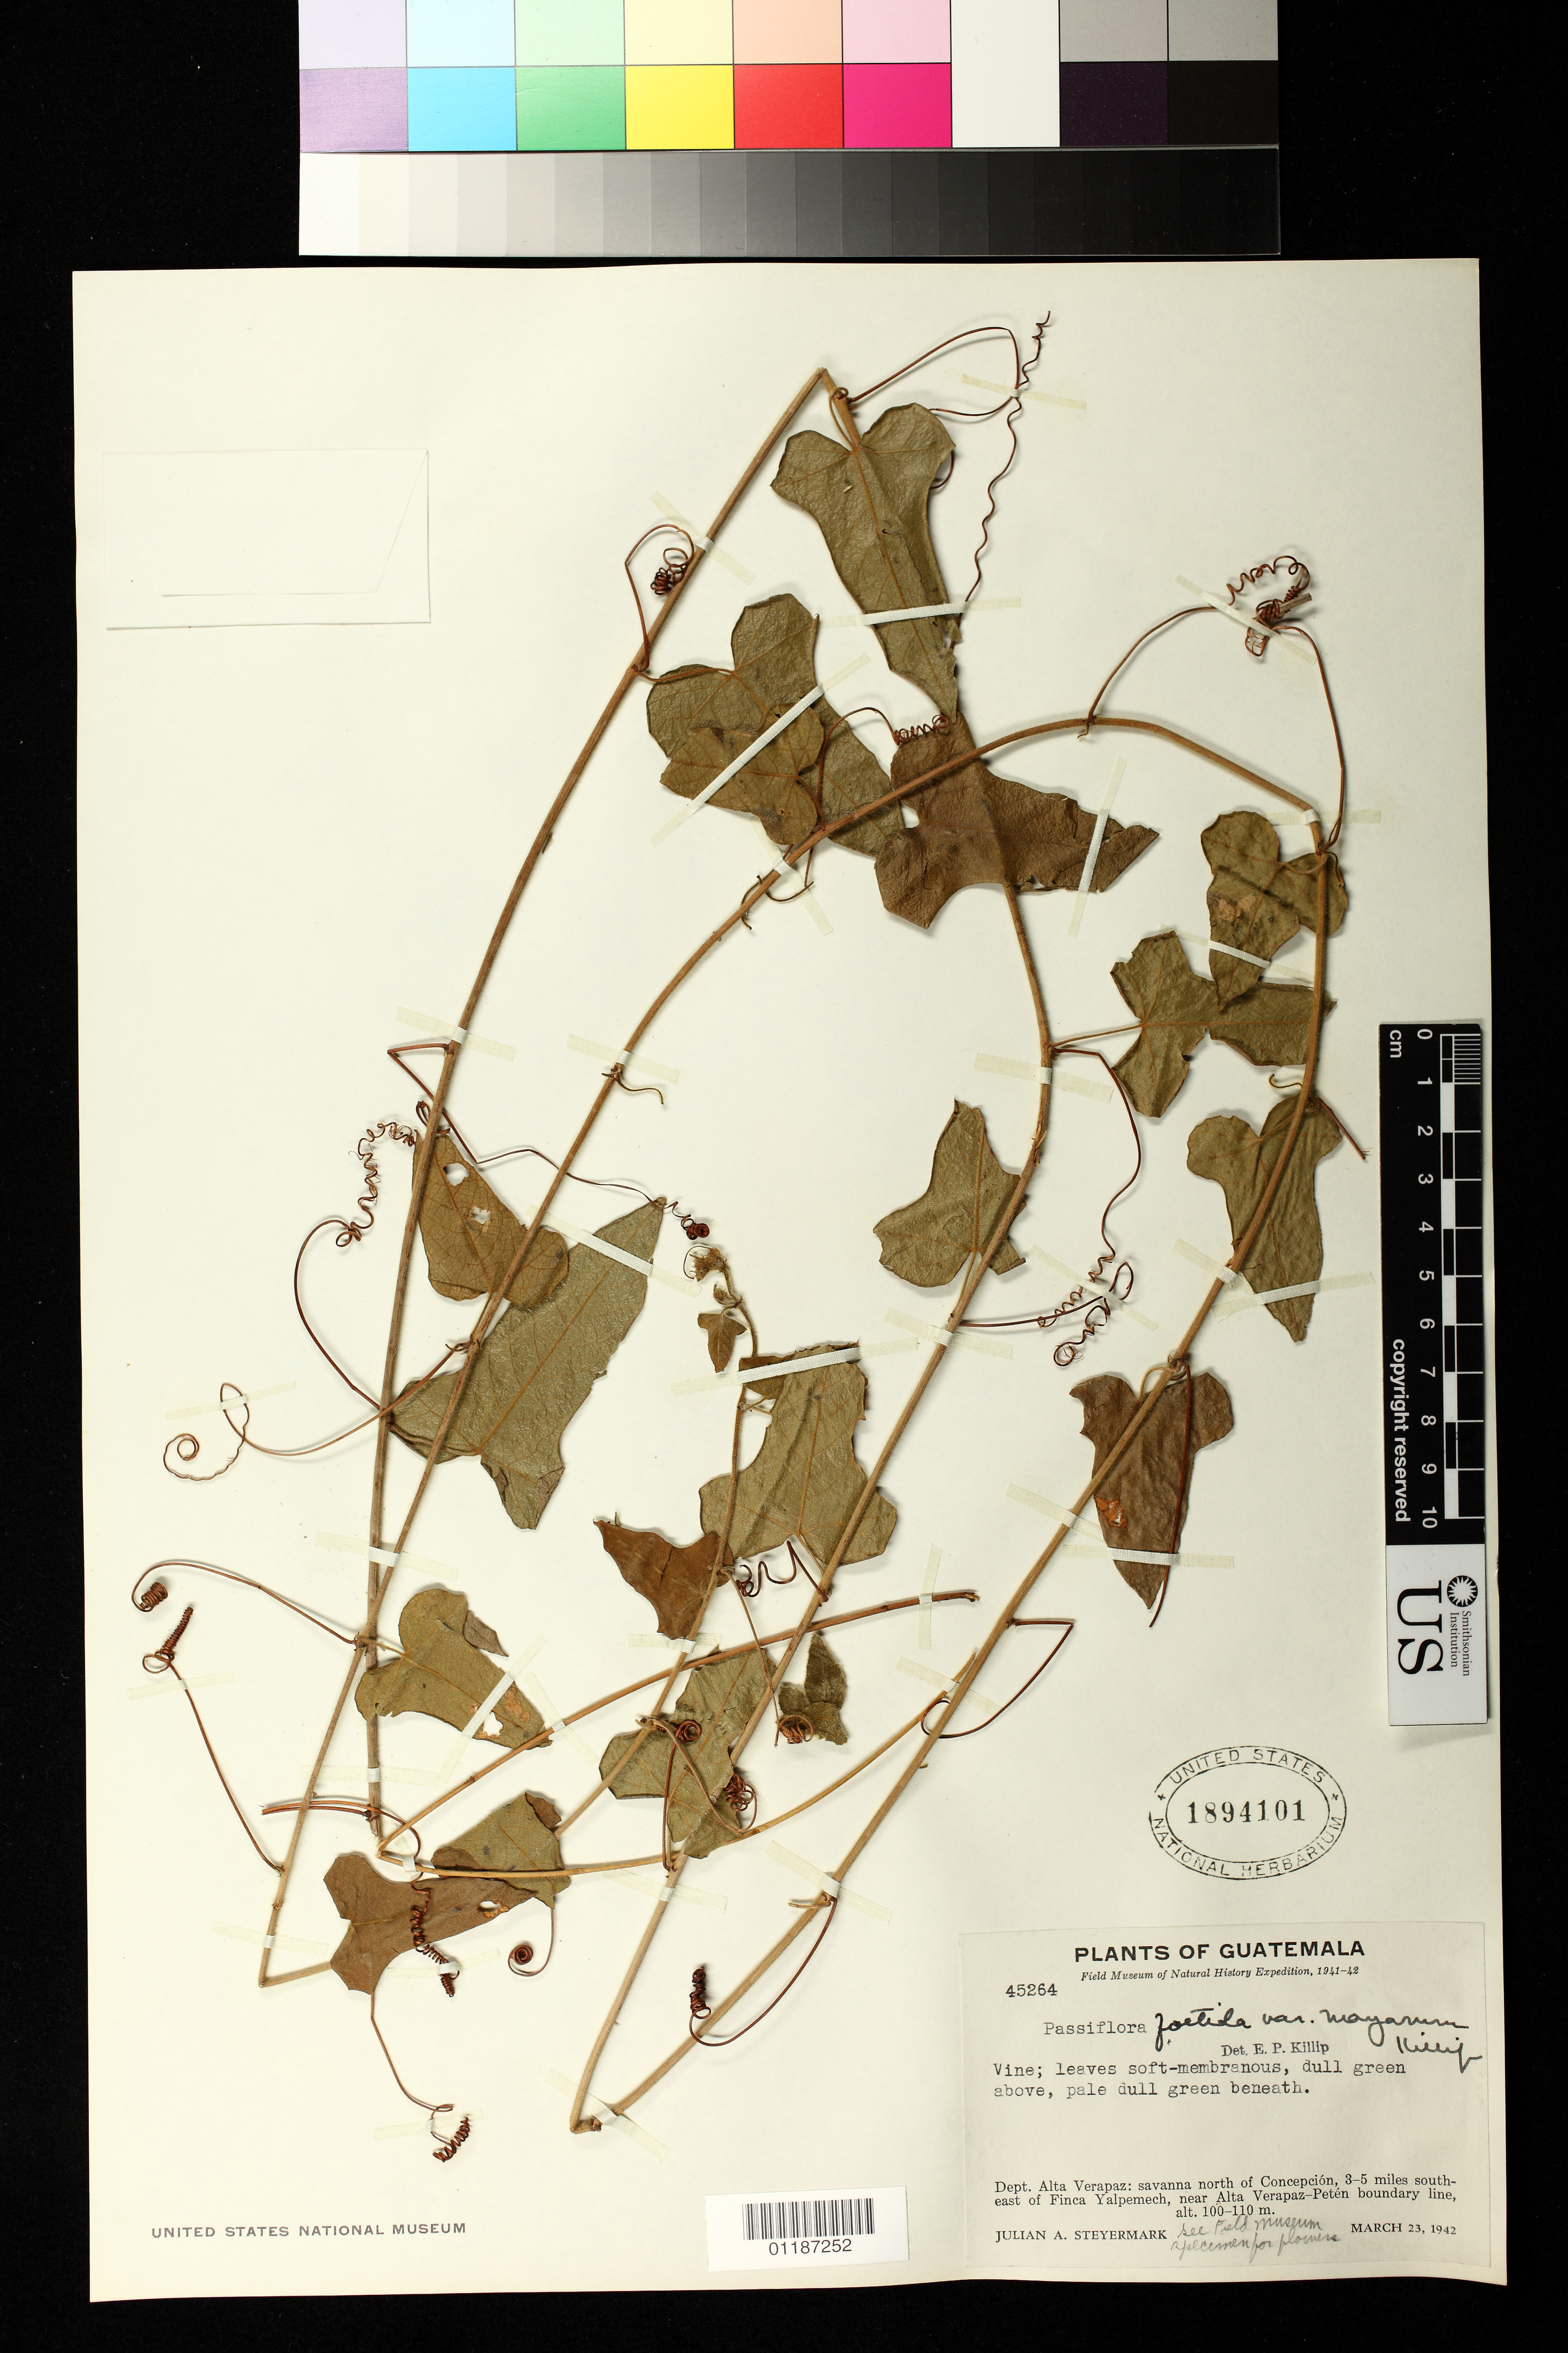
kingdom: Plantae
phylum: Tracheophyta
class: Magnoliopsida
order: Malpighiales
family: Passifloraceae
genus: Passiflora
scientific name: Passiflora foetida var. mayarum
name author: Killip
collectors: J. Steyermark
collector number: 45264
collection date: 1942-03-23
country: Guatemala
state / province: Alta Verapaz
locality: Savanna North of Concepcion, 3-5 southeast of Finca Yalpemech, near Alta Verapaz- Peten boundary line.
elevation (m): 100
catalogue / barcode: US 1894101